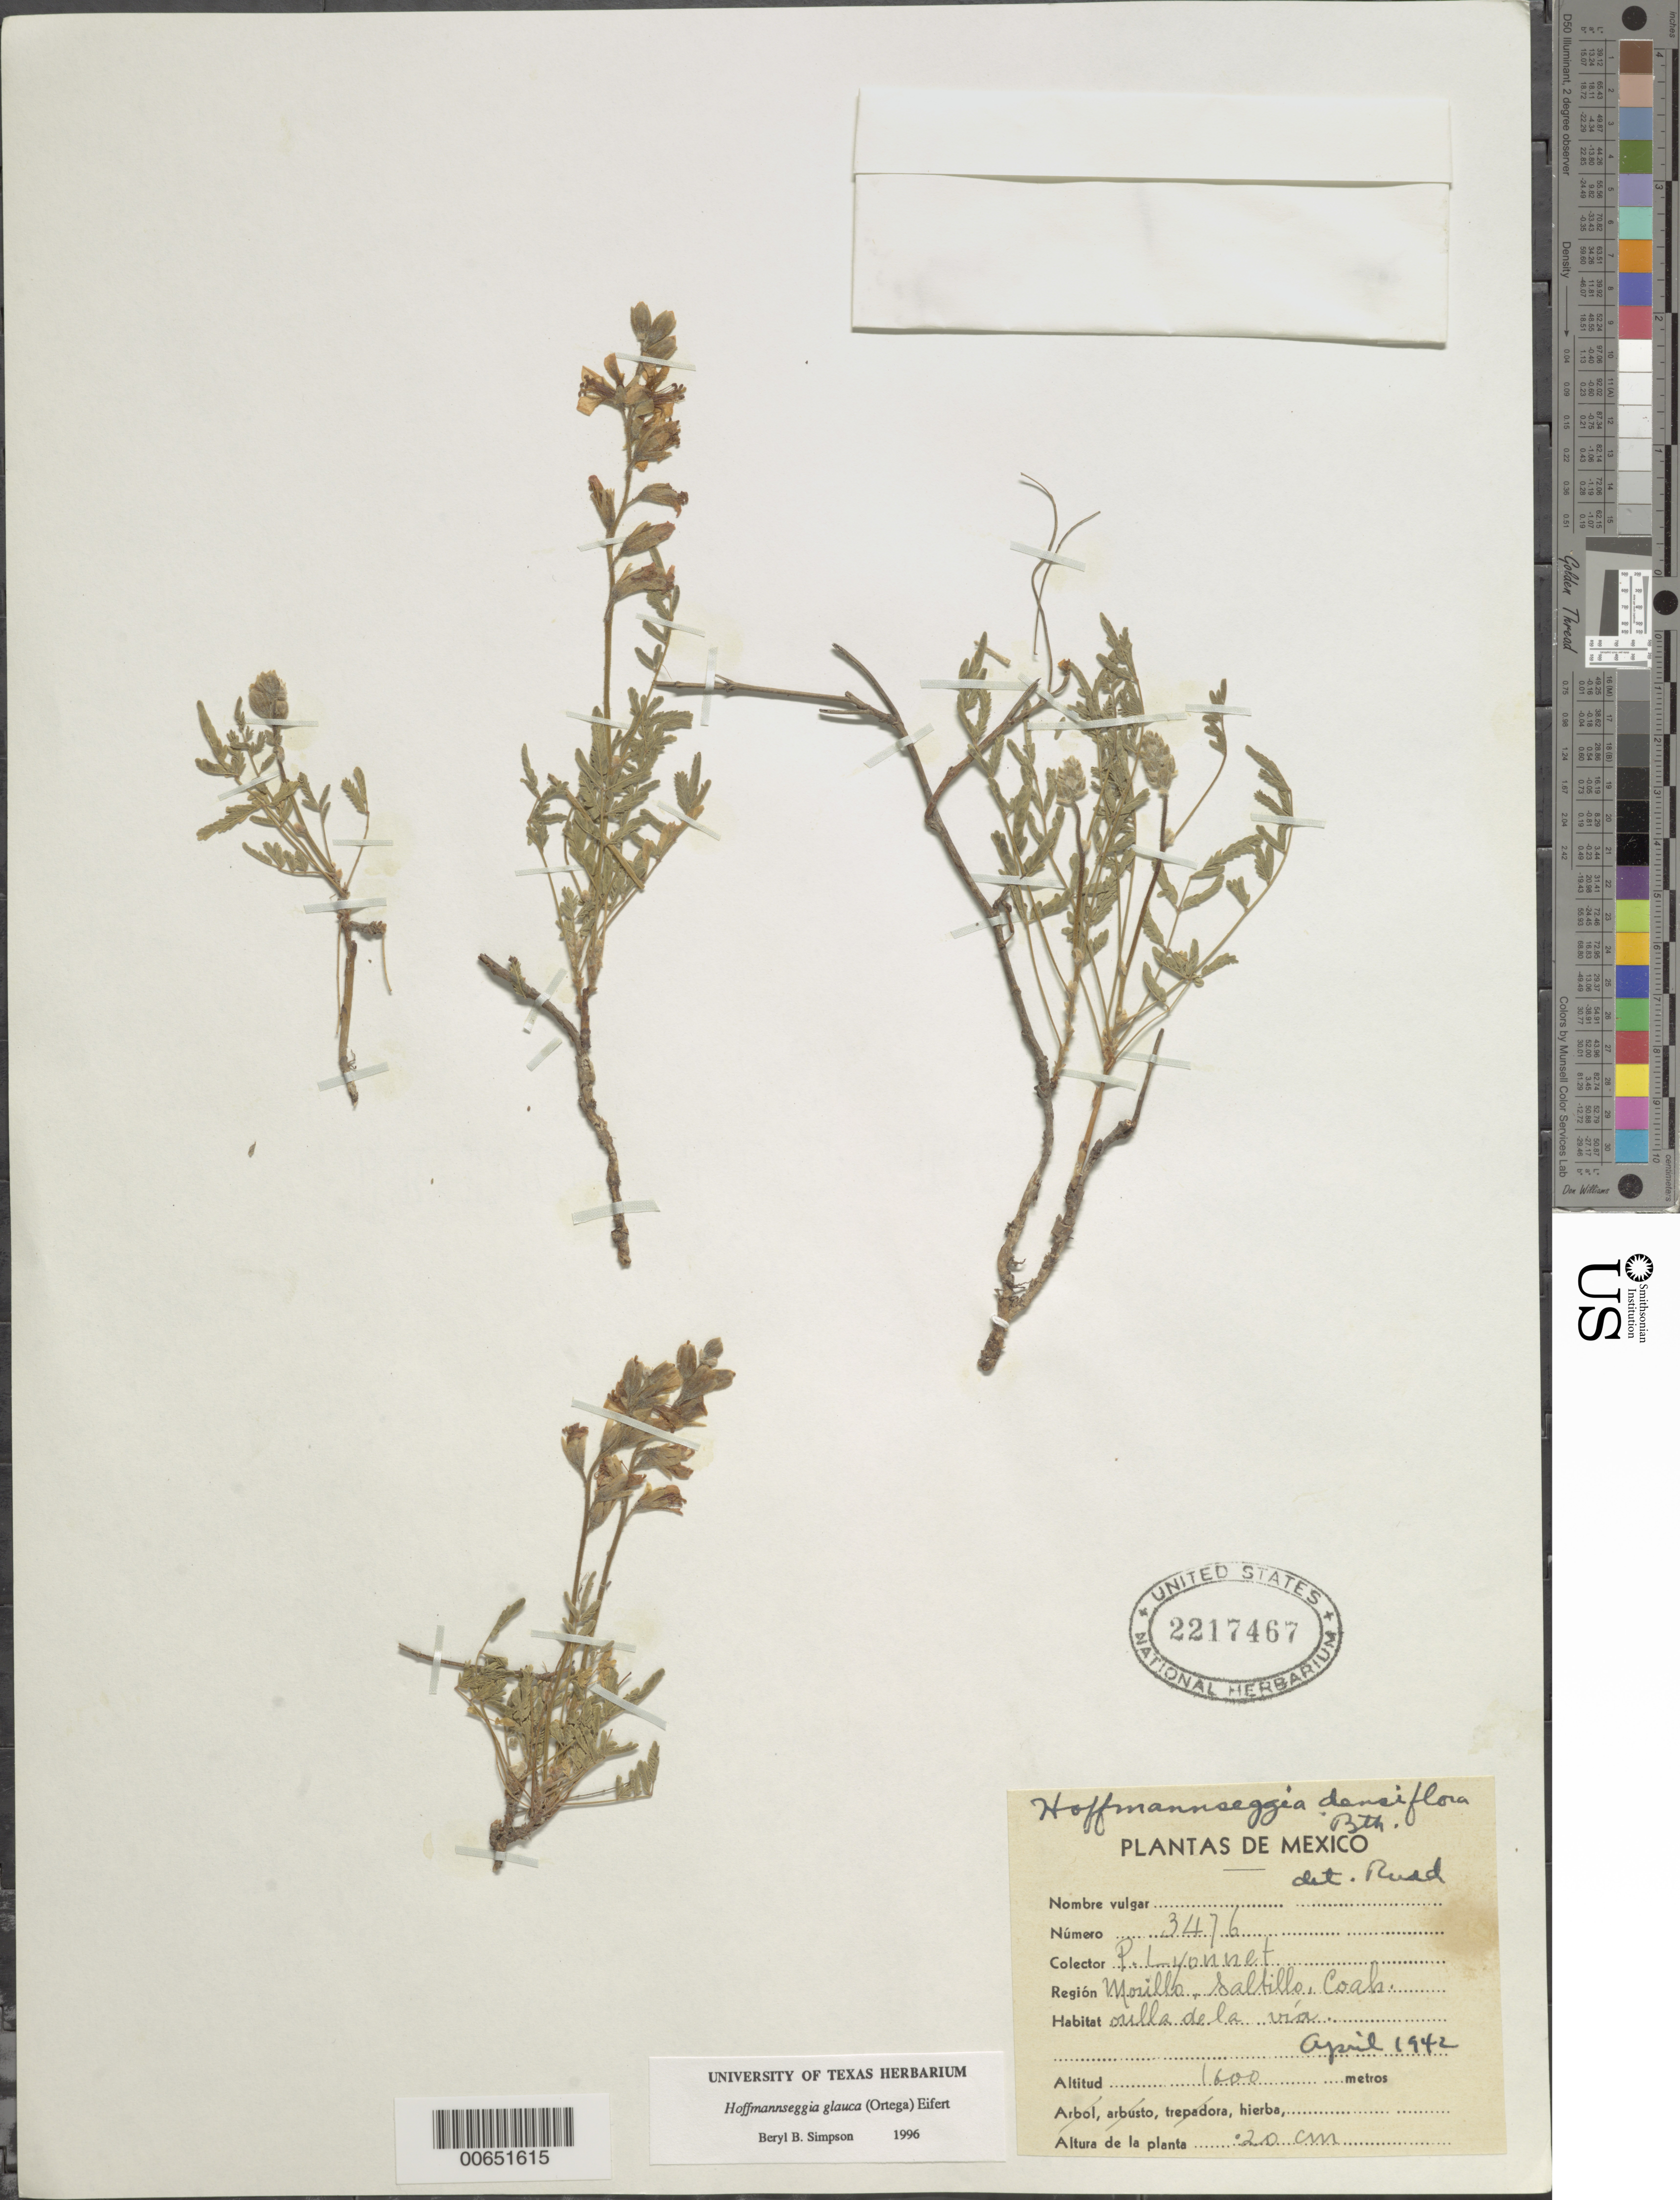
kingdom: Plantae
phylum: Tracheophyta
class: Magnoliopsida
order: Fabales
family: Fabaceae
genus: Hoffmannseggia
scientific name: Hoffmannseggia glauca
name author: (Ortega) Eifert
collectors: P. Lyonnet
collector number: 3476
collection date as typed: Apr 1942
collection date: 1942-04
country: Mexico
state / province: Coahuila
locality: Morillo, Saltillo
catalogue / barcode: US 2217467